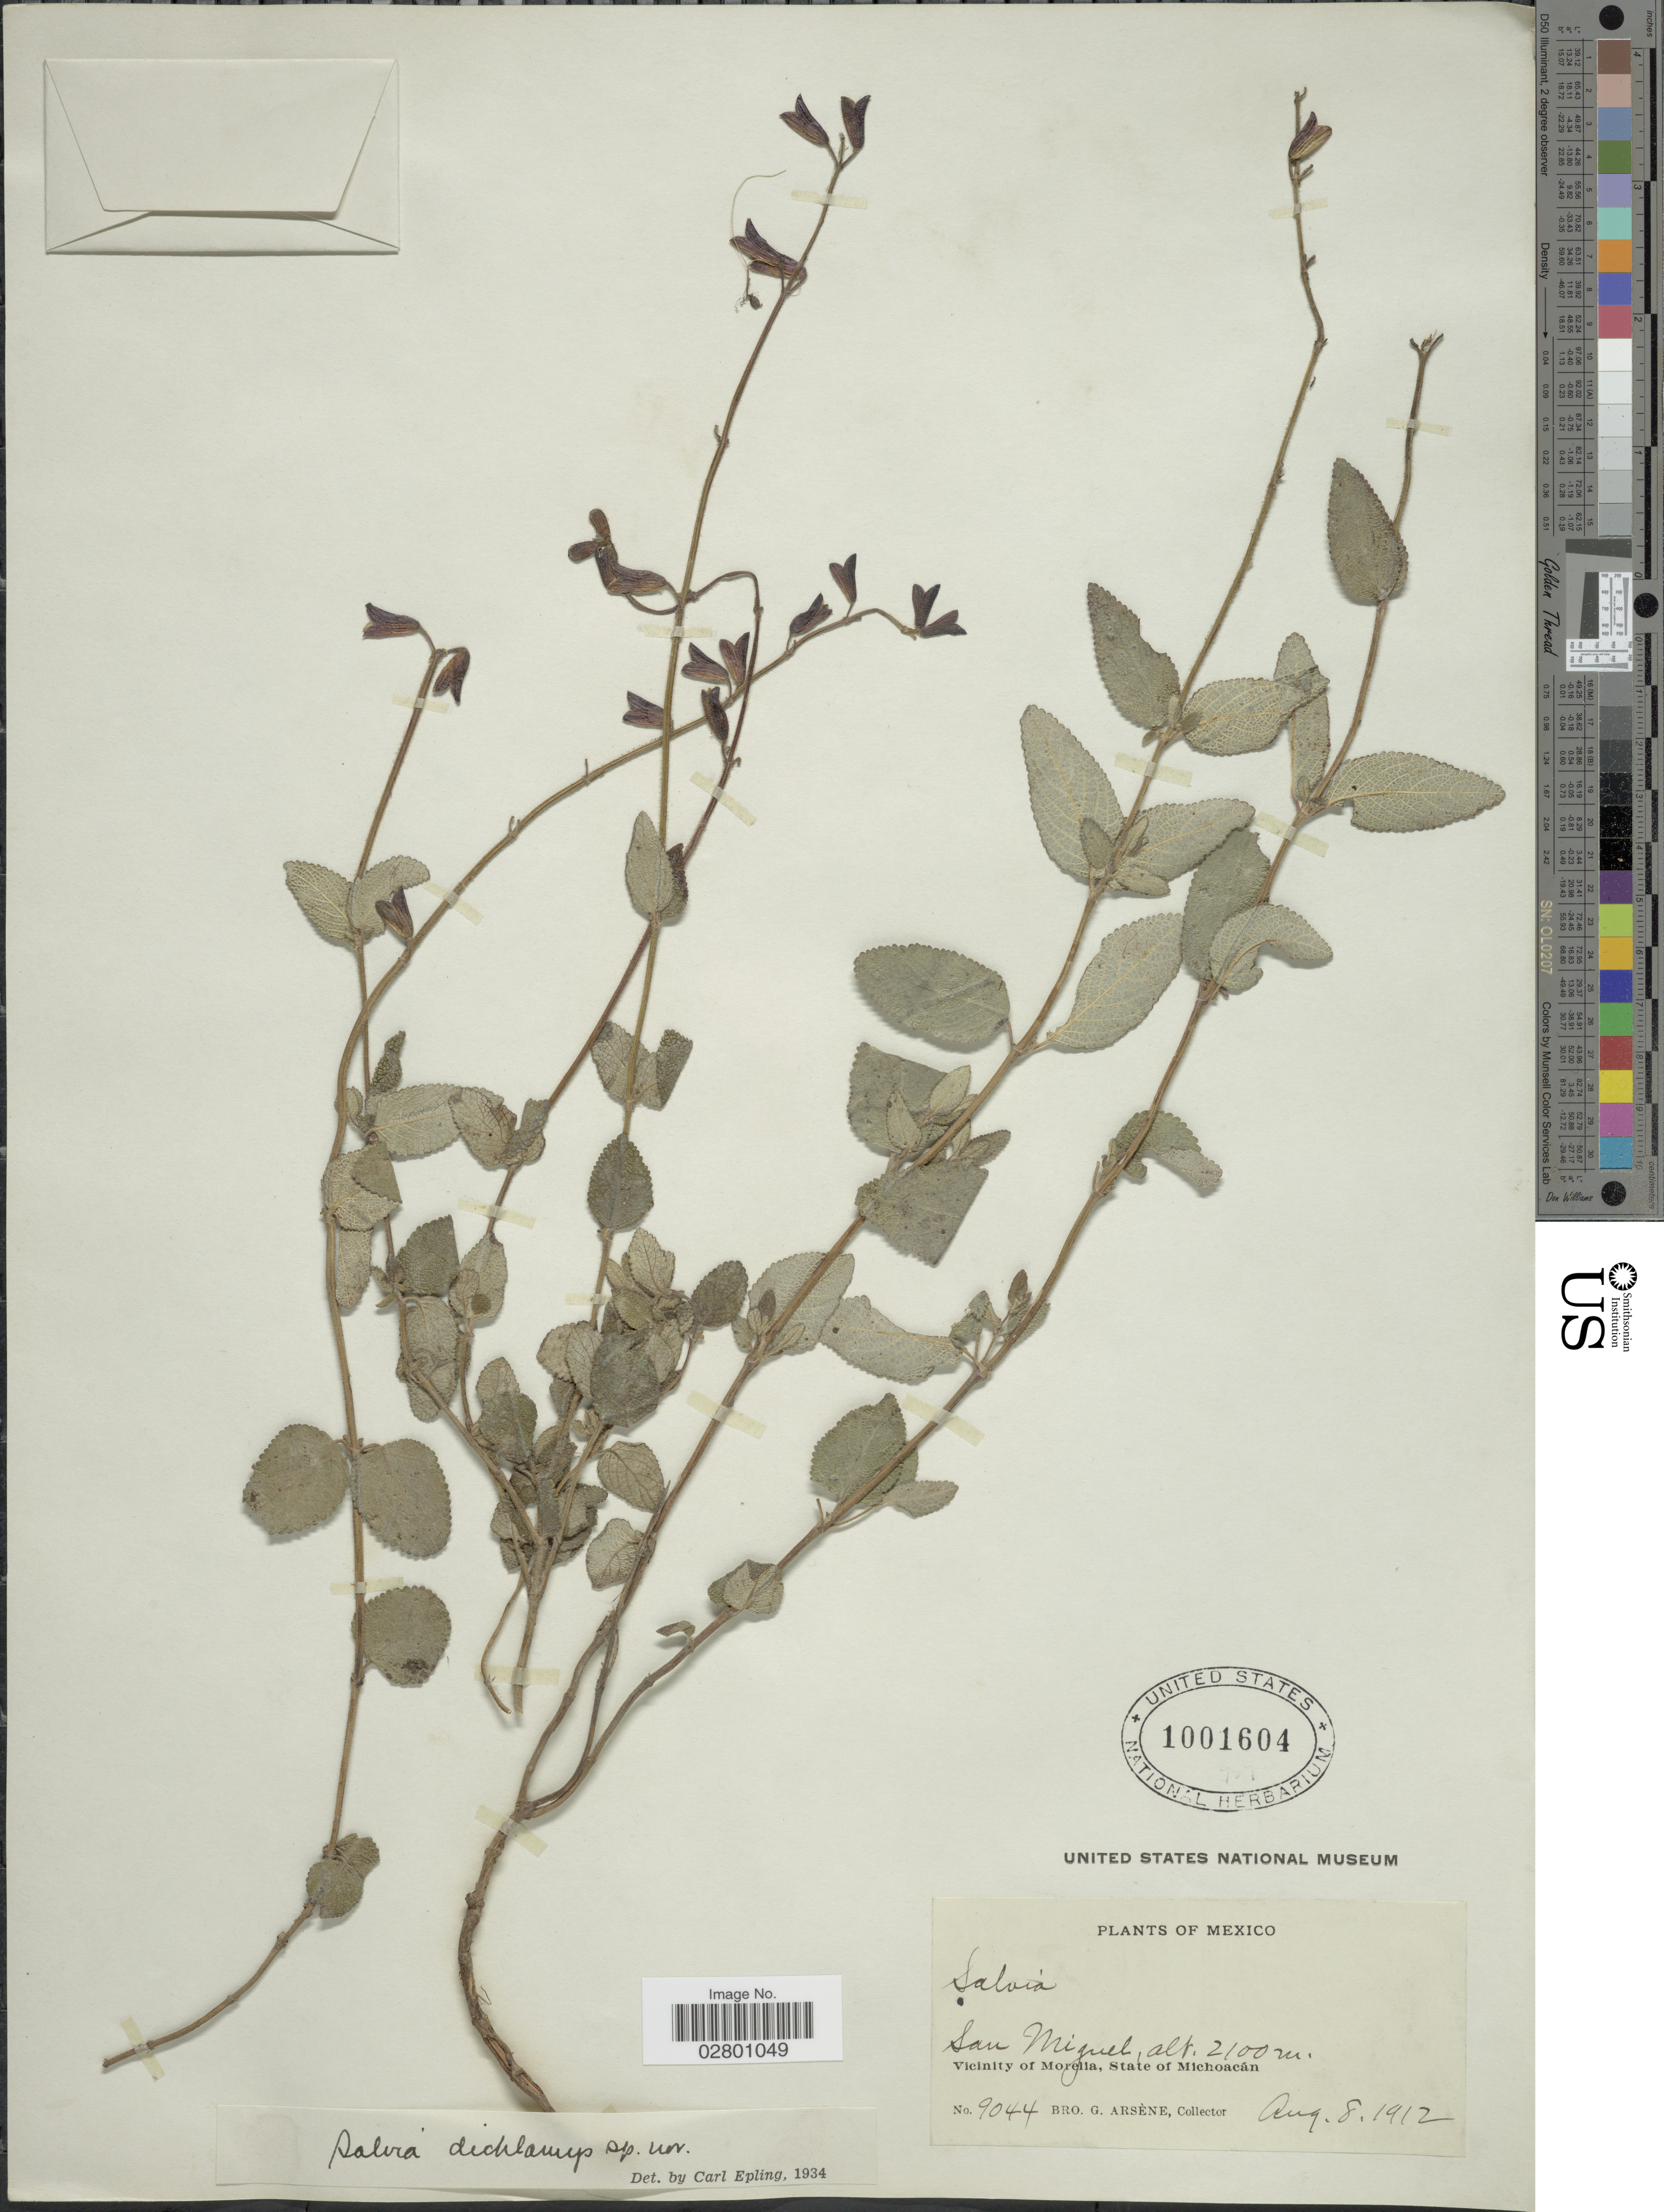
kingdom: Plantae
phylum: Tracheophyta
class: Magnoliopsida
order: Lamiales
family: Lamiaceae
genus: Salvia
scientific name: Salvia dichlamys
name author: Epling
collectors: Bro. G. Arsène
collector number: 9044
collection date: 1912-08-08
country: Mexico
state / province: Michoacán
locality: San Miguel, Vicinity of Morelia.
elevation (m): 2100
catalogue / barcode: US 1001604